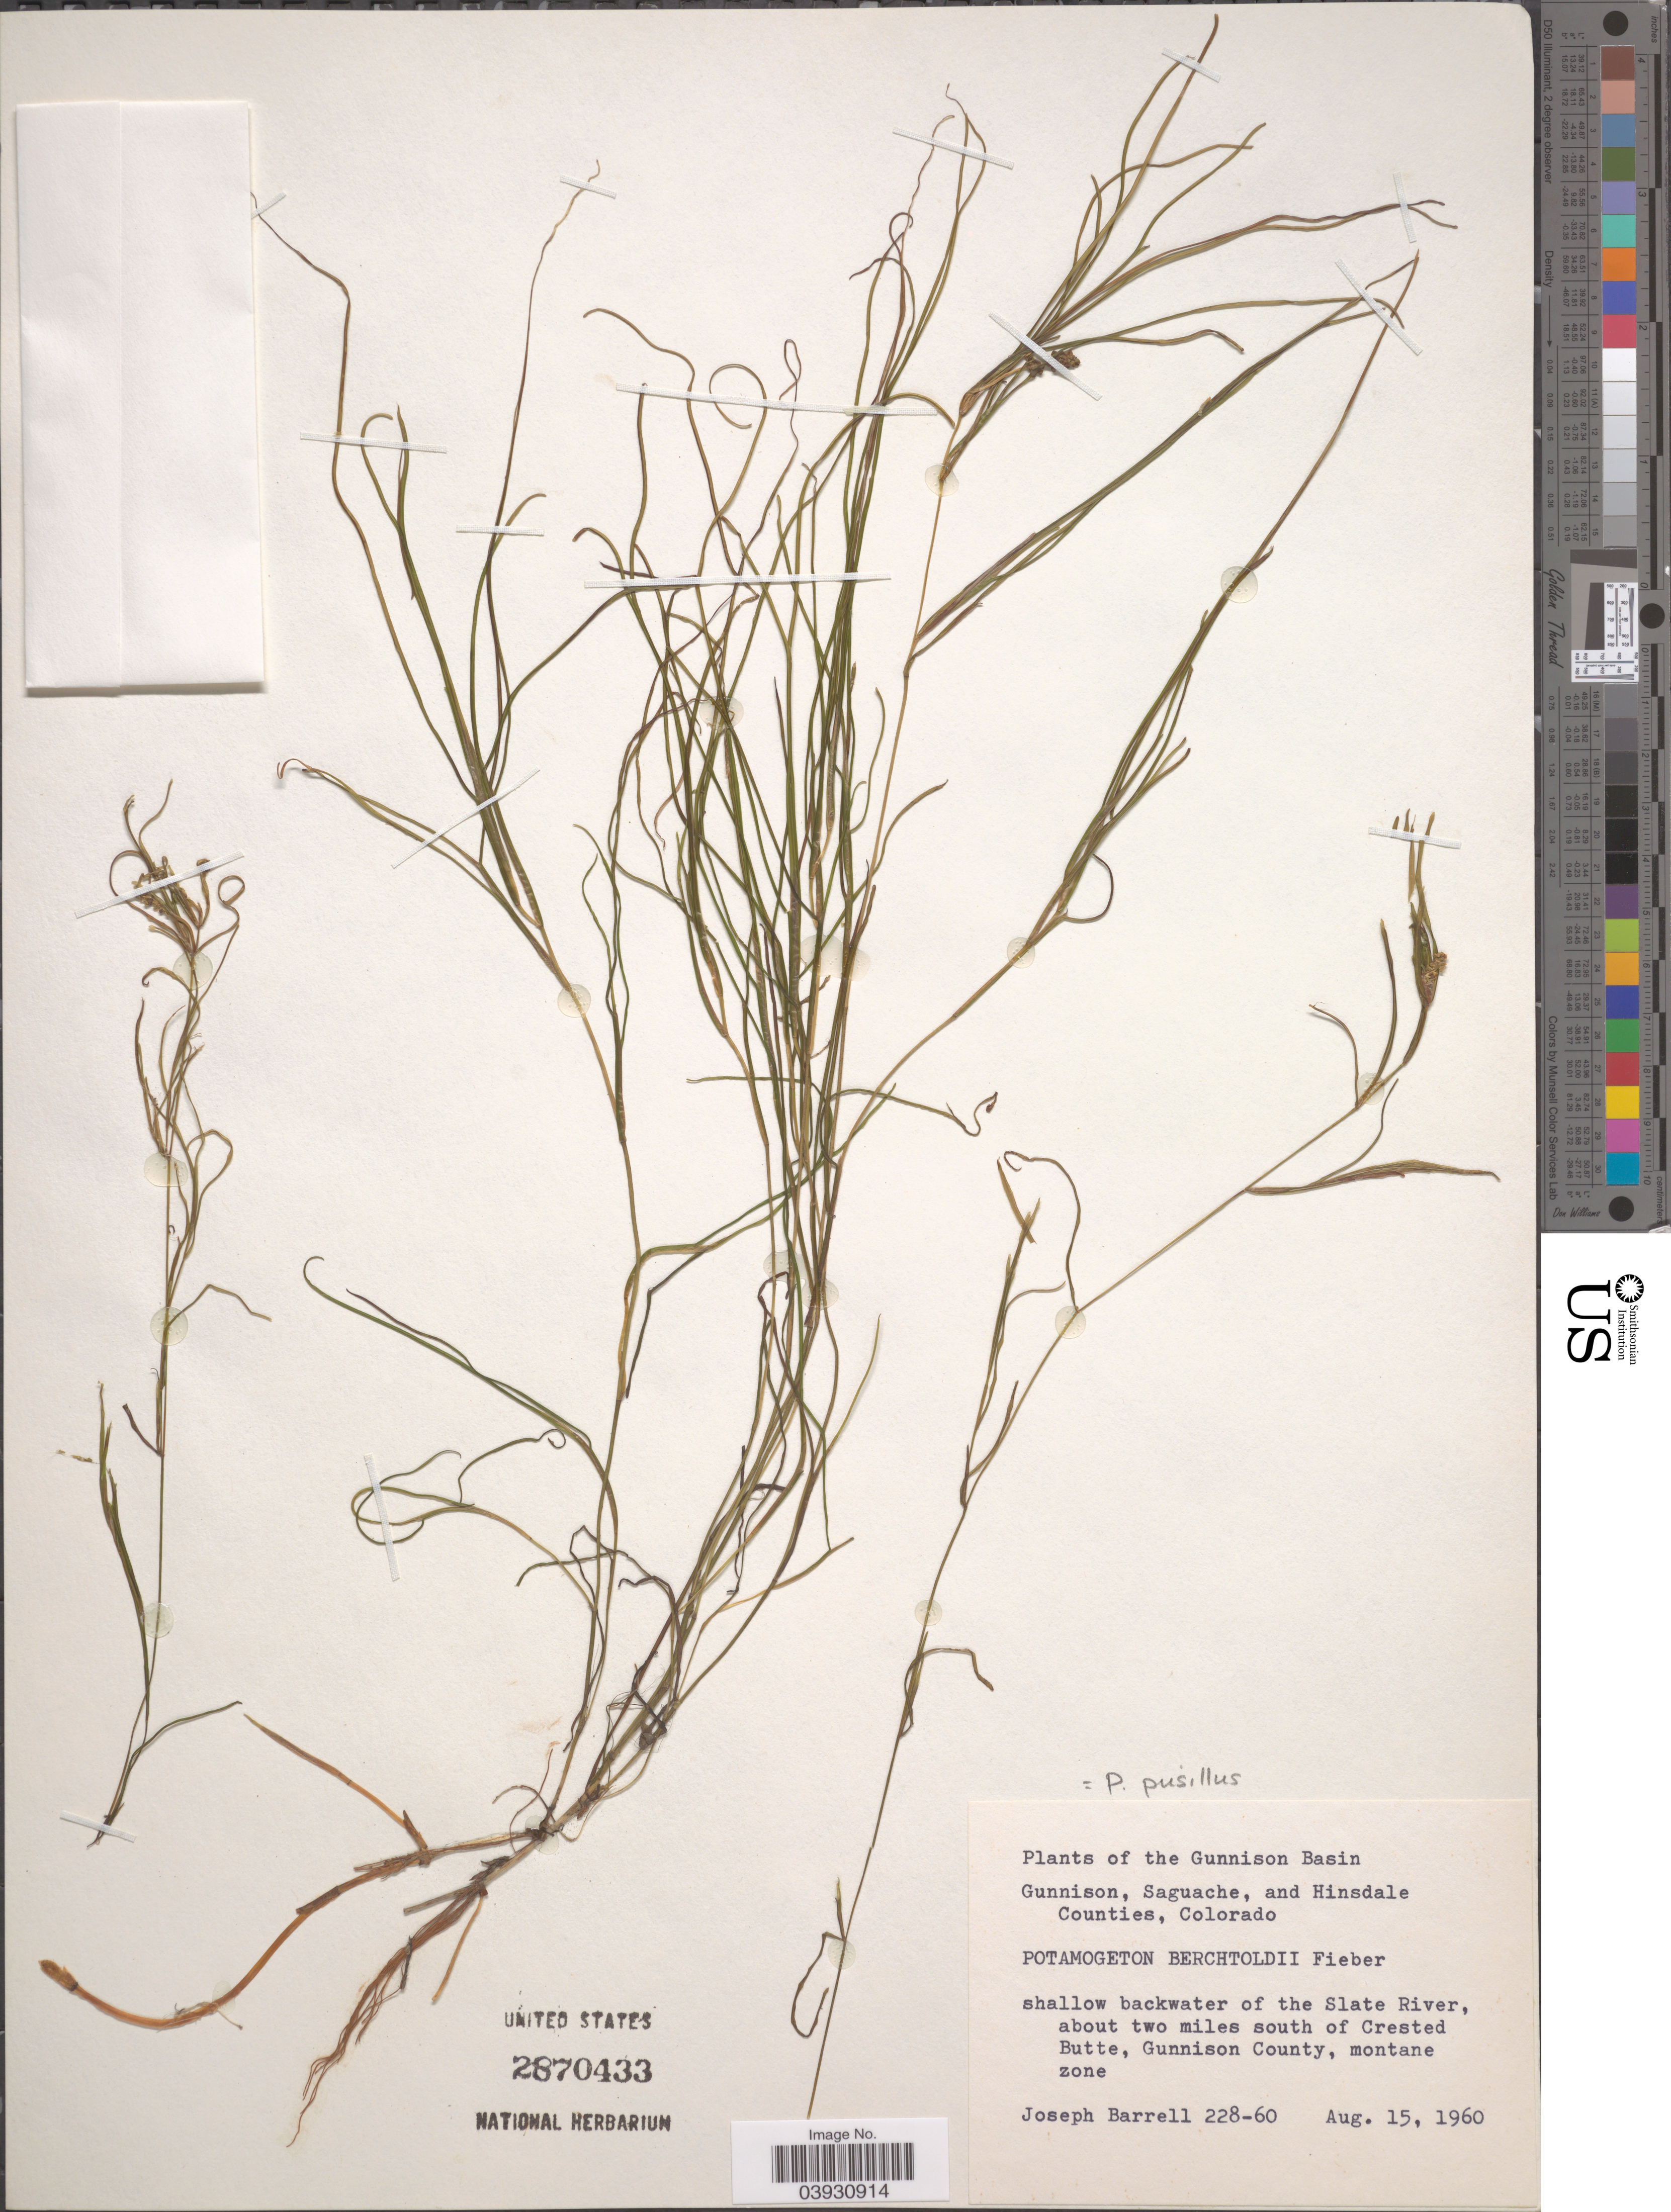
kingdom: Plantae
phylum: Tracheophyta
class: Liliopsida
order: Alismatales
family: Potamogetonaceae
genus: Potamogeton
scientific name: Potamogeton pusillus var. pusillus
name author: L.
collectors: J. Barrell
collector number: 228-60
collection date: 1960-08-15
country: United States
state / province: Colorado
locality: Gunnison Basin. Gunnison, Saguache, and Hinsdale Counties. Shallow blackwater of the Slate River, about two miles south of Crested Butte, Gunnison County, montane zone.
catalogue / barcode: US 2870433